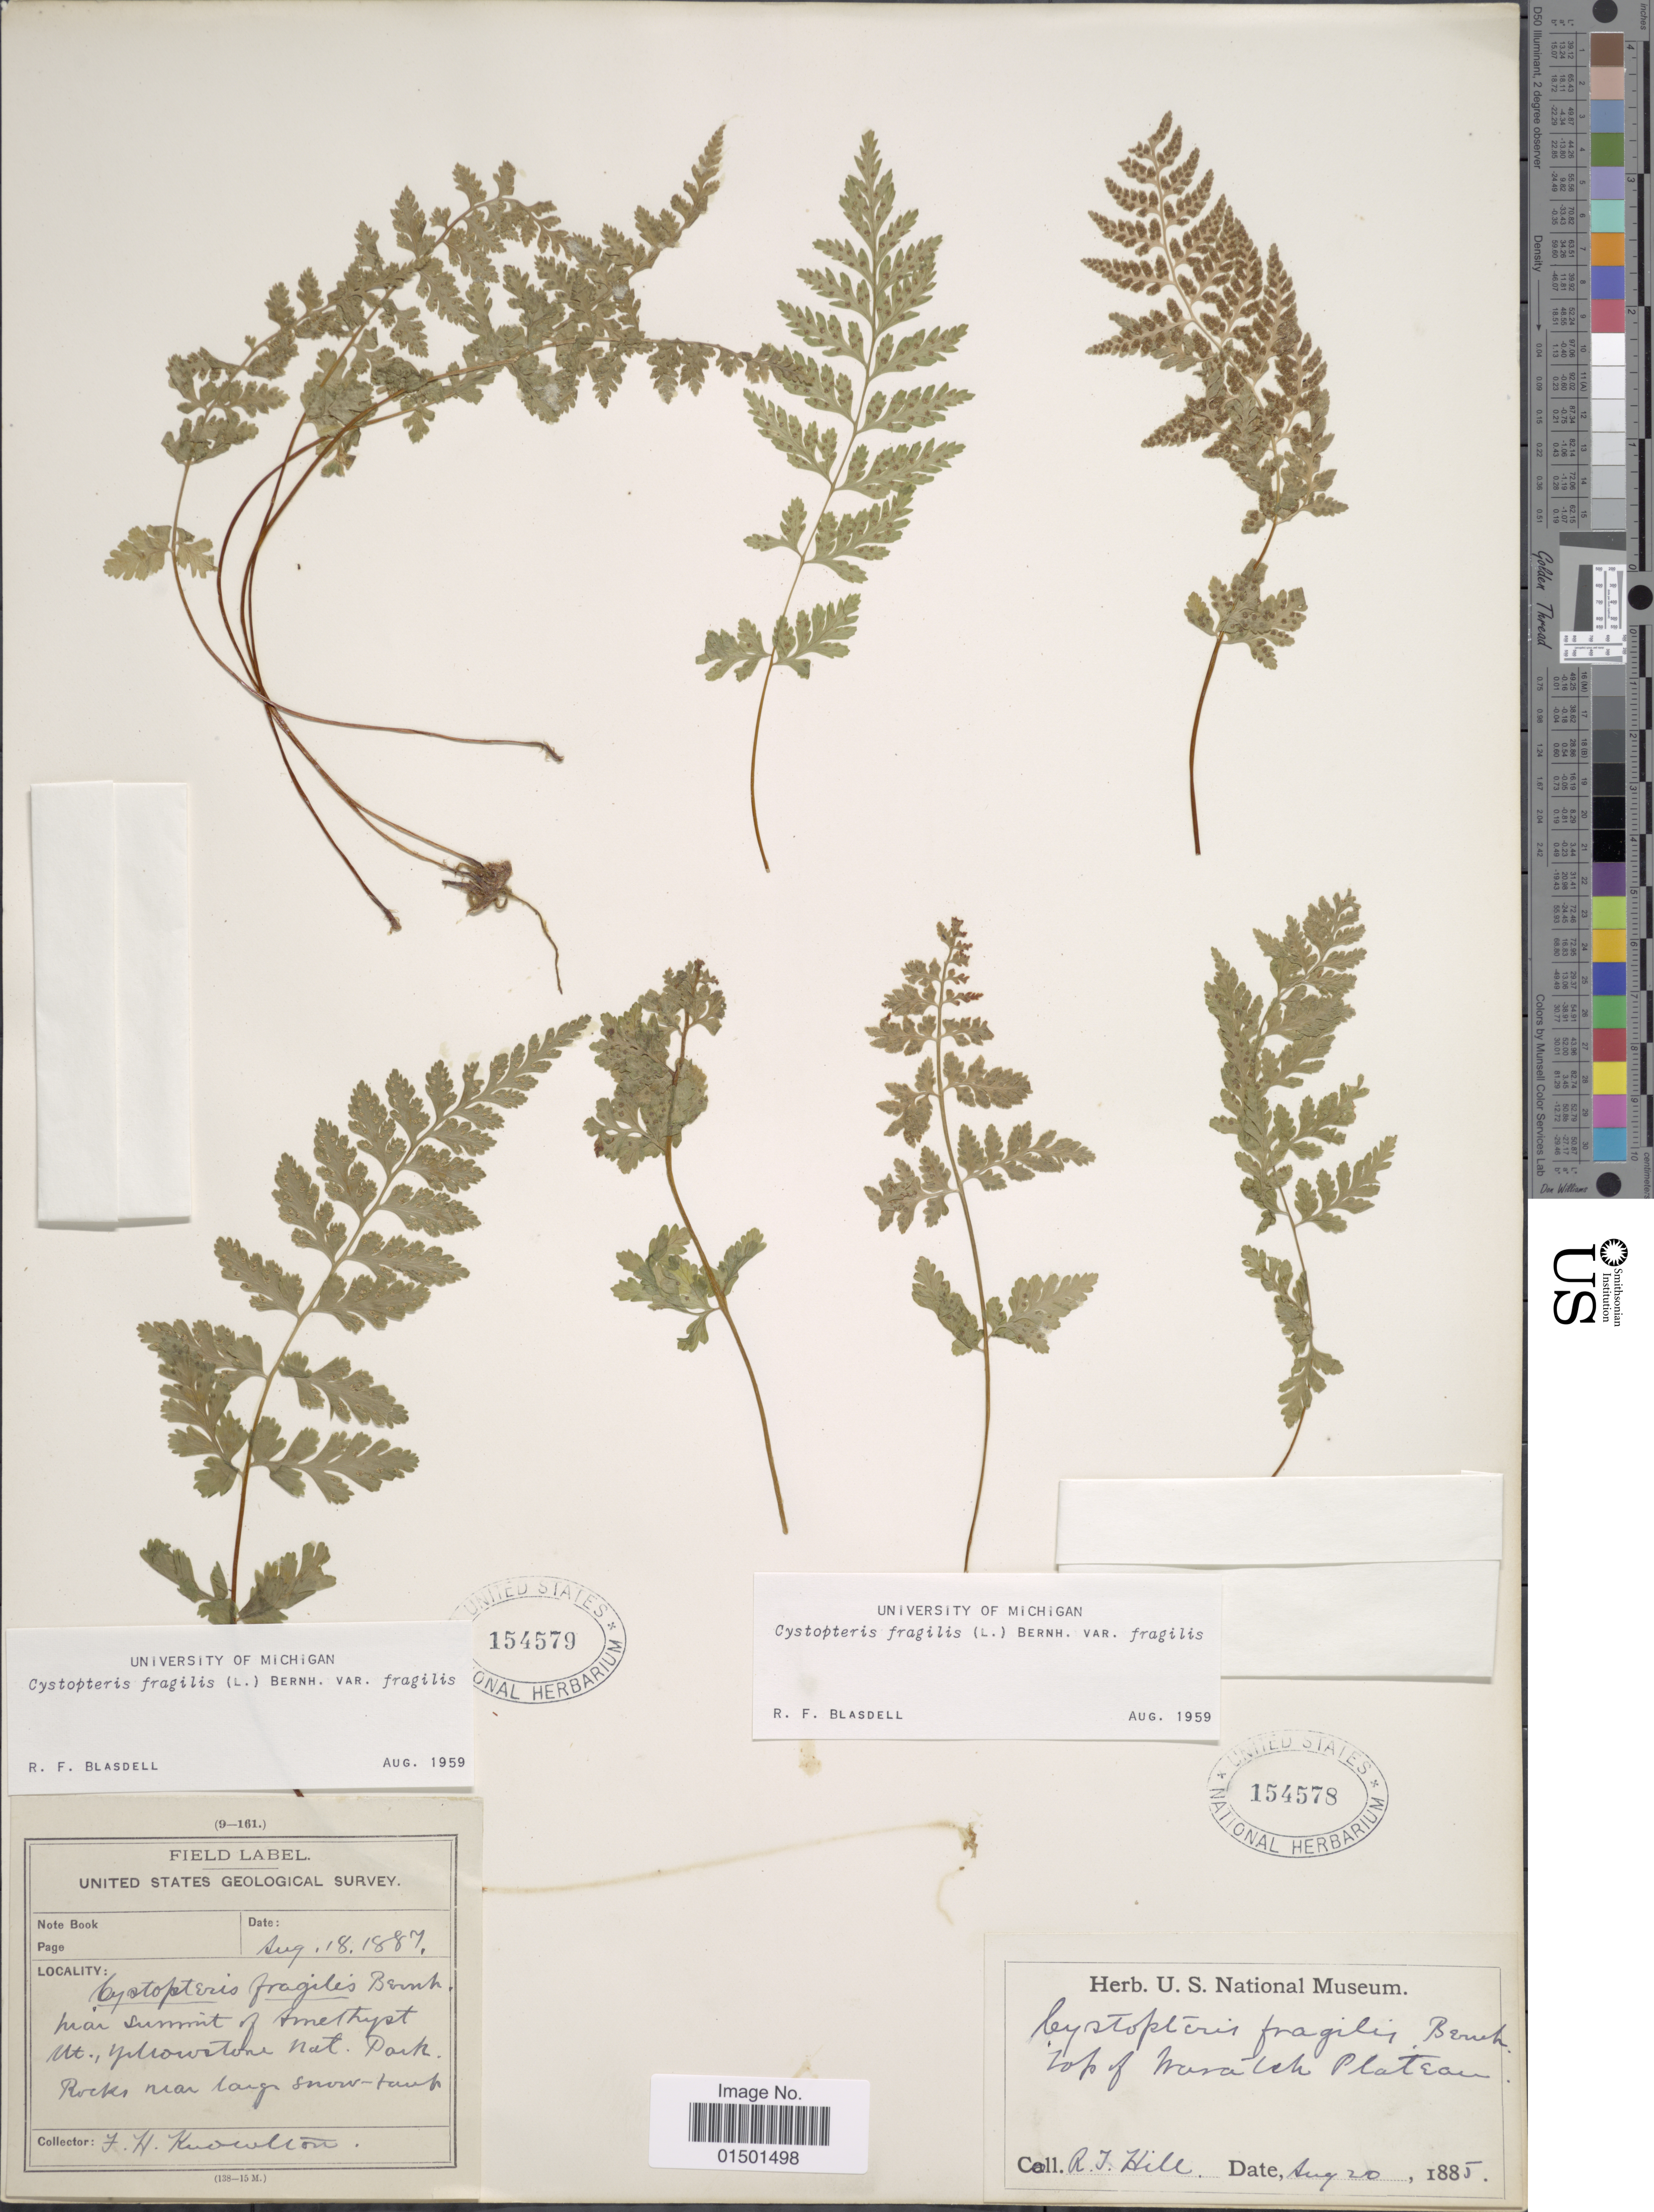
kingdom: Plantae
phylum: Tracheophyta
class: Polypodiopsida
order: Polypodiales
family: Cystopteridaceae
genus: Cystopteris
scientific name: Cystopteris fragilis var. fragilis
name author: (L.) Bernh.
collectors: R. J. Hill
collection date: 1885-08-20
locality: Top of Maratek Plateau [interpreted]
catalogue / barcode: US 154578